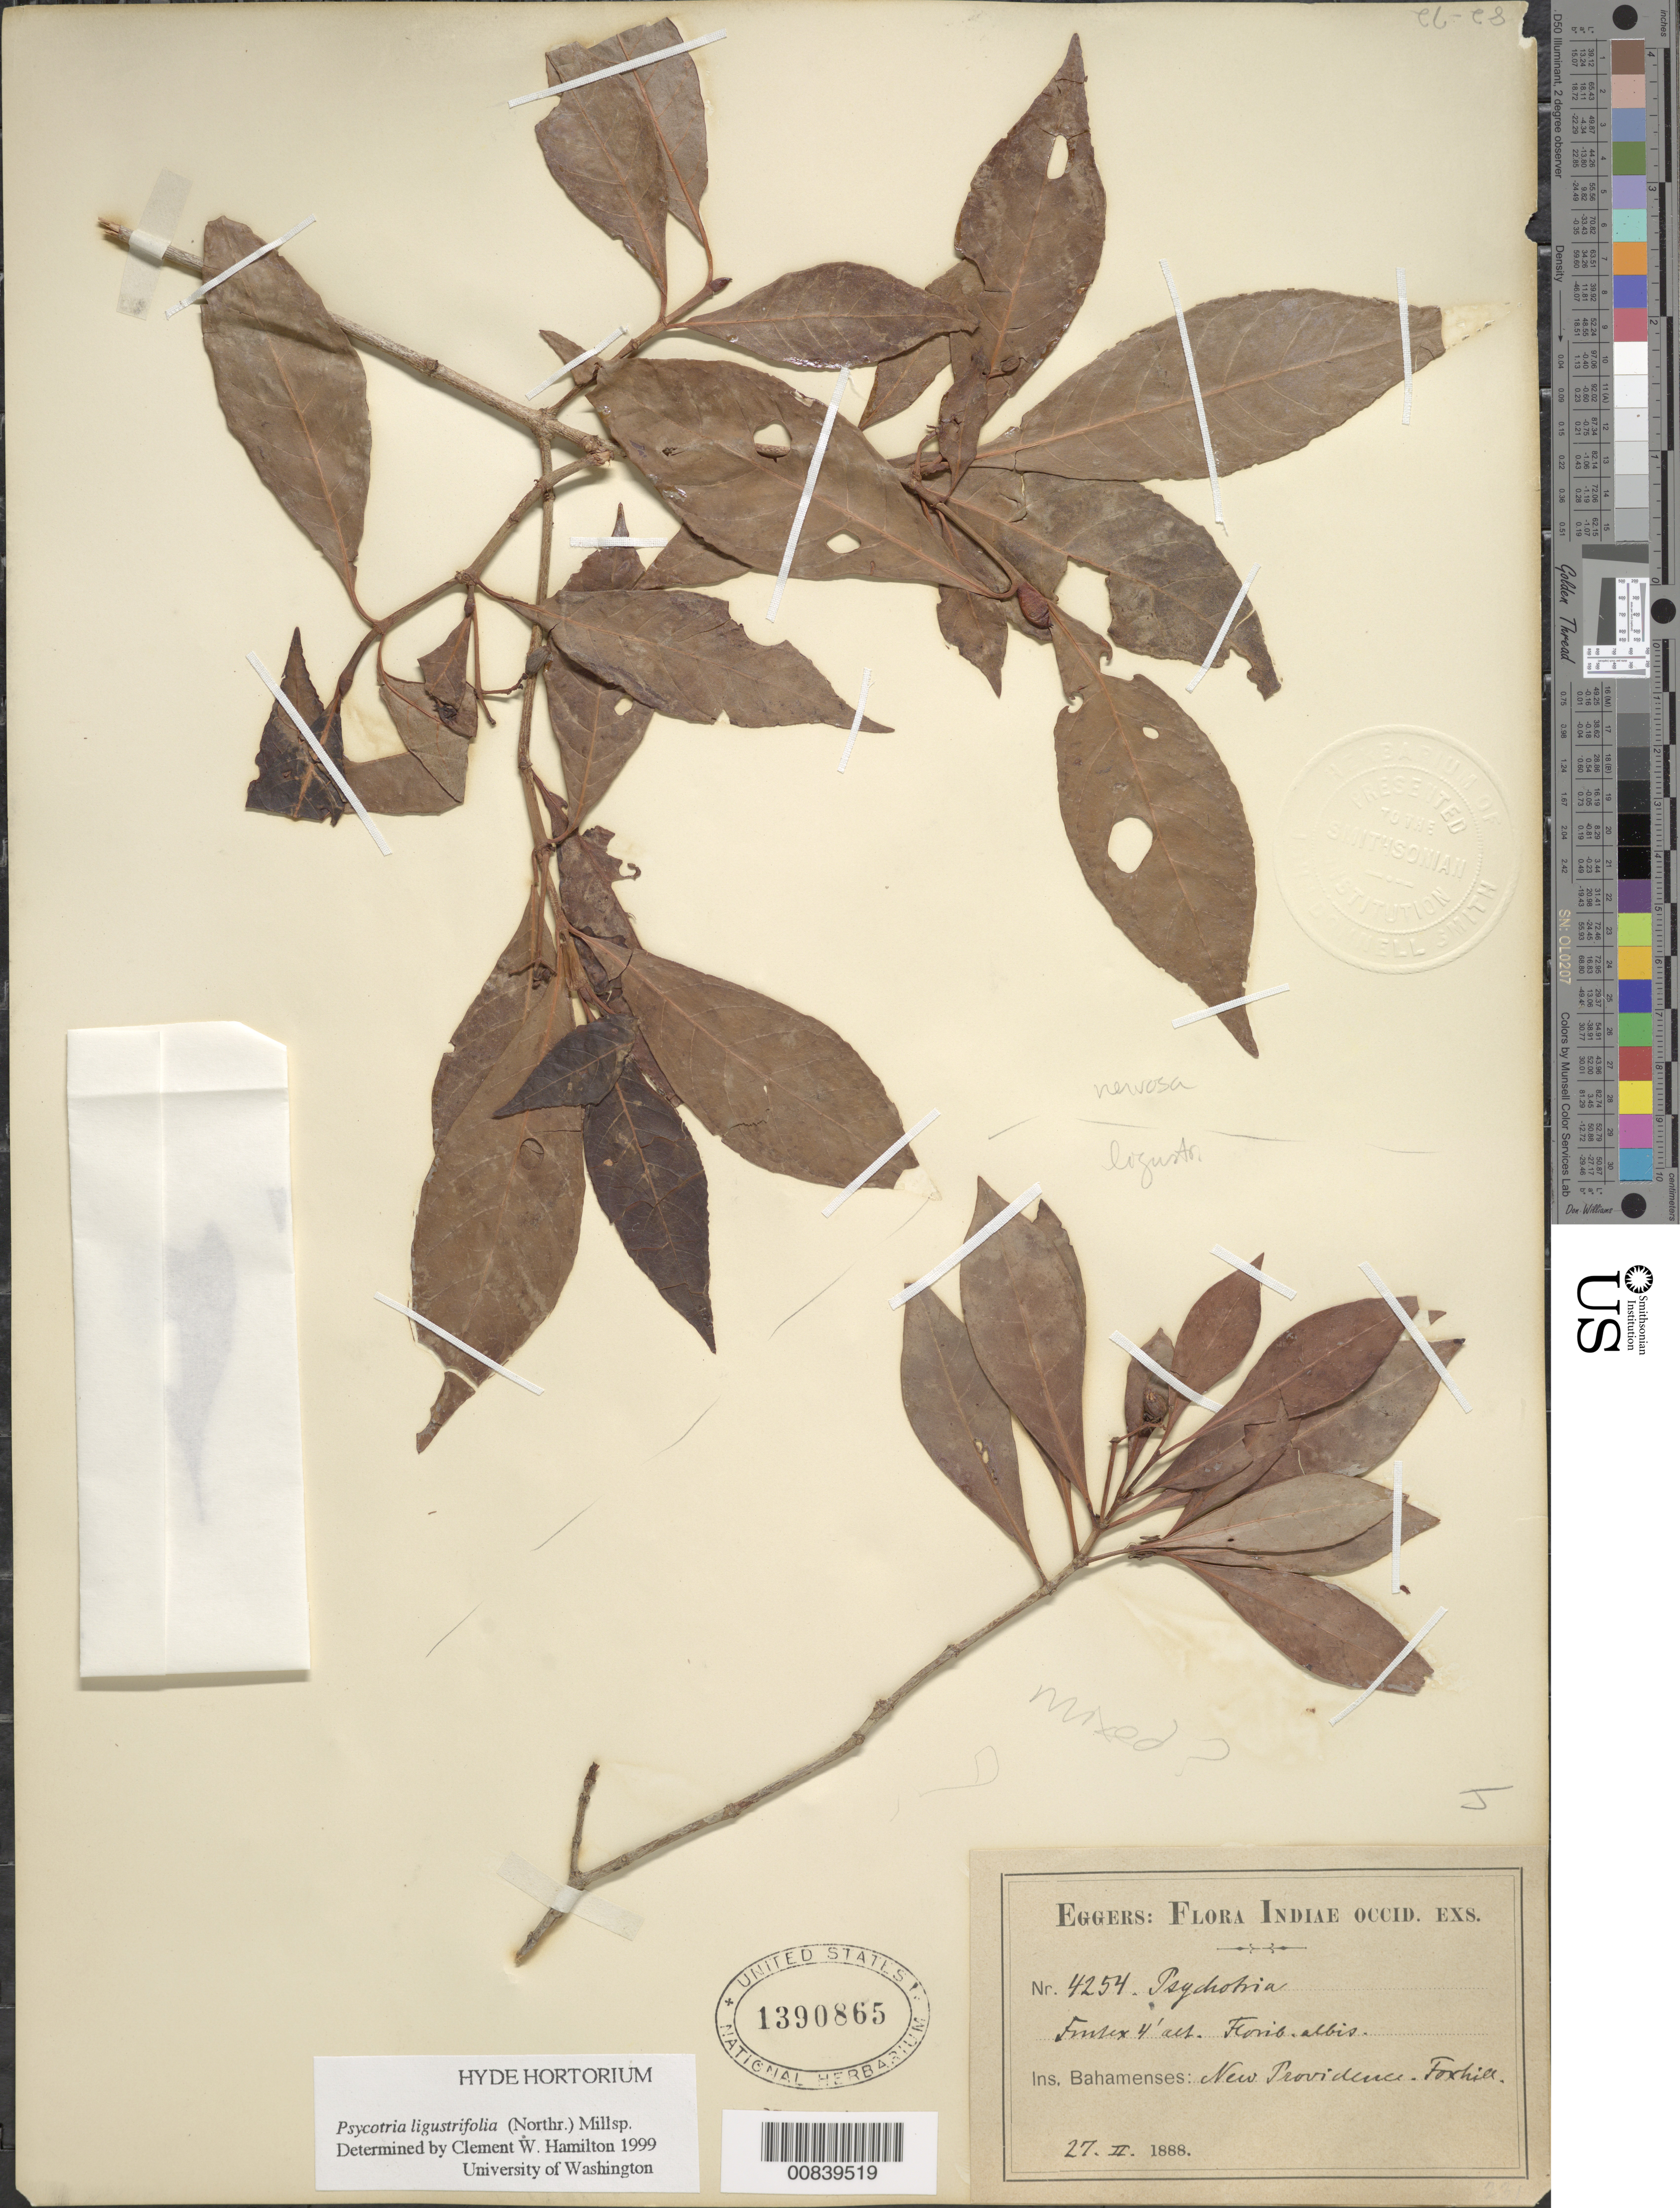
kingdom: Plantae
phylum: Tracheophyta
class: Magnoliopsida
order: Gentianales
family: Rubiaceae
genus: Psychotria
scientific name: Psychotria ligustrifolia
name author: (Northr.) Millsp.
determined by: Hamilton, C. W.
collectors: H. F. A. von Eggers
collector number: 4254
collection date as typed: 27 Feb 1888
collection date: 1888-02-27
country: Bahamas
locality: New Providence, Foxhill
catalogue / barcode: US 1390865